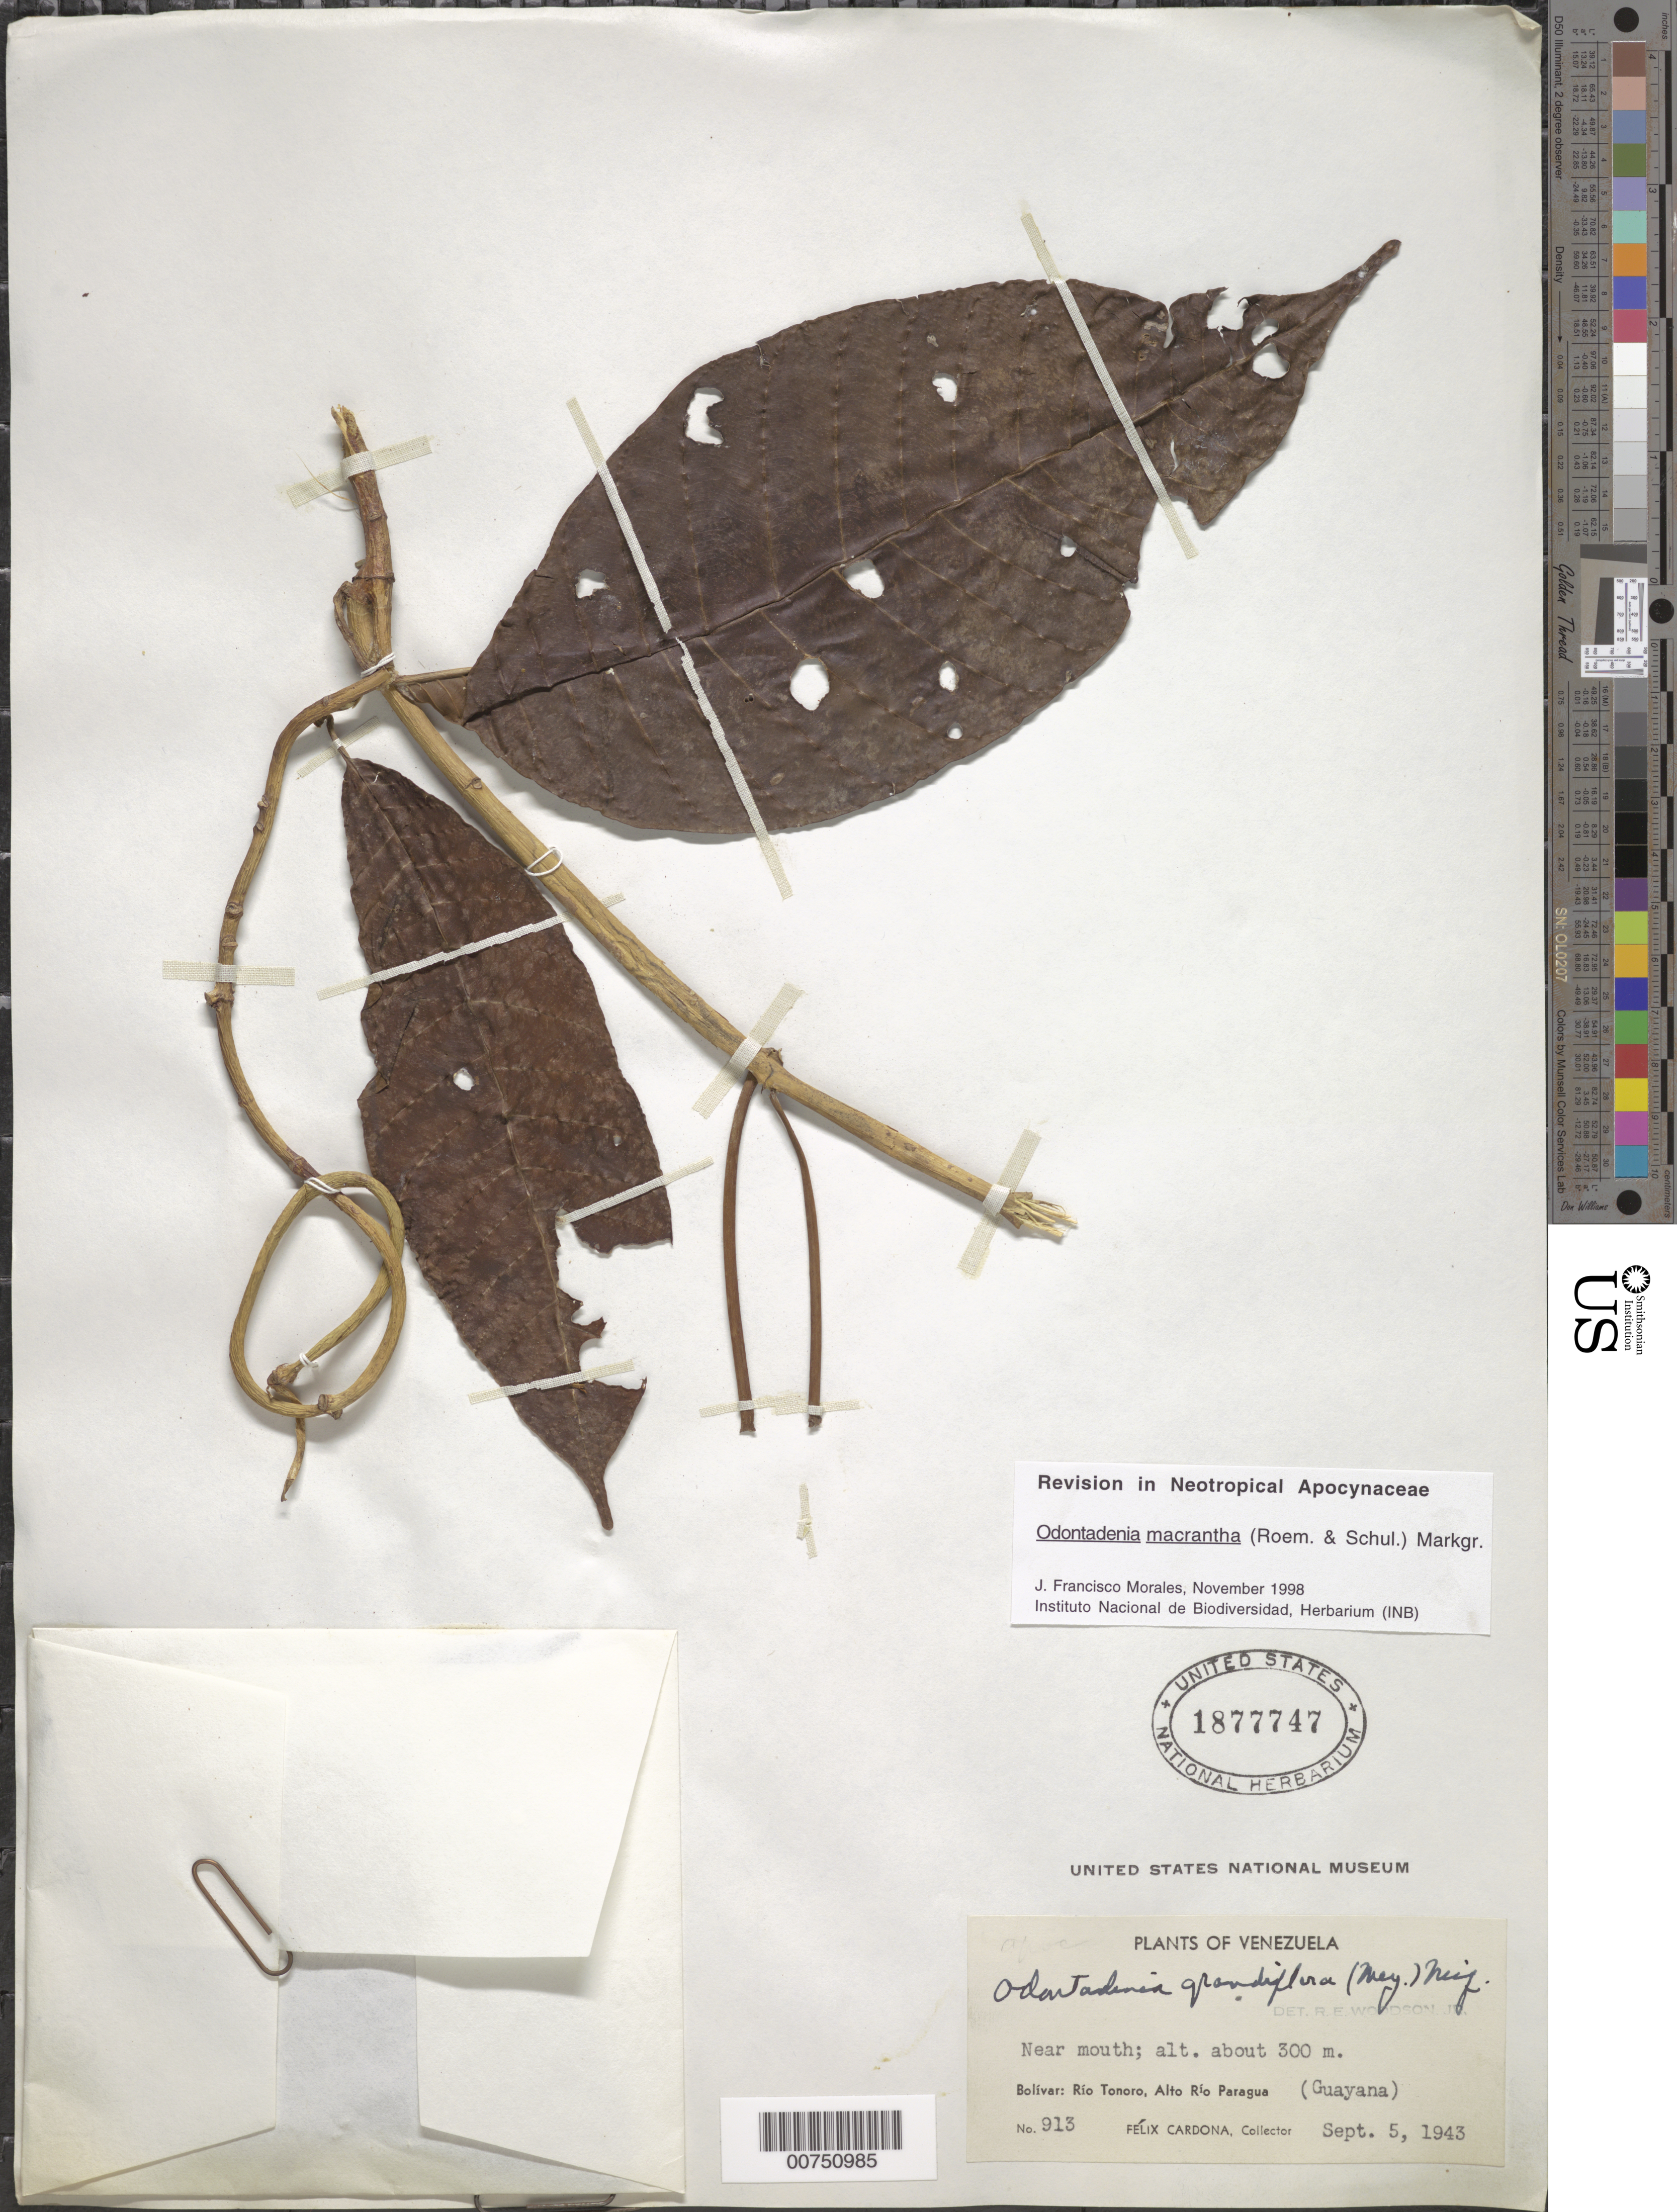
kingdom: Plantae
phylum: Tracheophyta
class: Magnoliopsida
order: Gentianales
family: Apocynaceae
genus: Odontadenia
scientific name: Odontadenia macrantha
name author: (Roem. & Schult.) Markgr.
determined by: Morales, J. F.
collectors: F. Cardona Puig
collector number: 913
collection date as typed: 5-Sep-43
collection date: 1943-09-05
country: Venezuela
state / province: Bolívar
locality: Alto Río Paragua, Río Tonoro (Guayana)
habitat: Near mouth of river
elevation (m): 300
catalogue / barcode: US 1877747